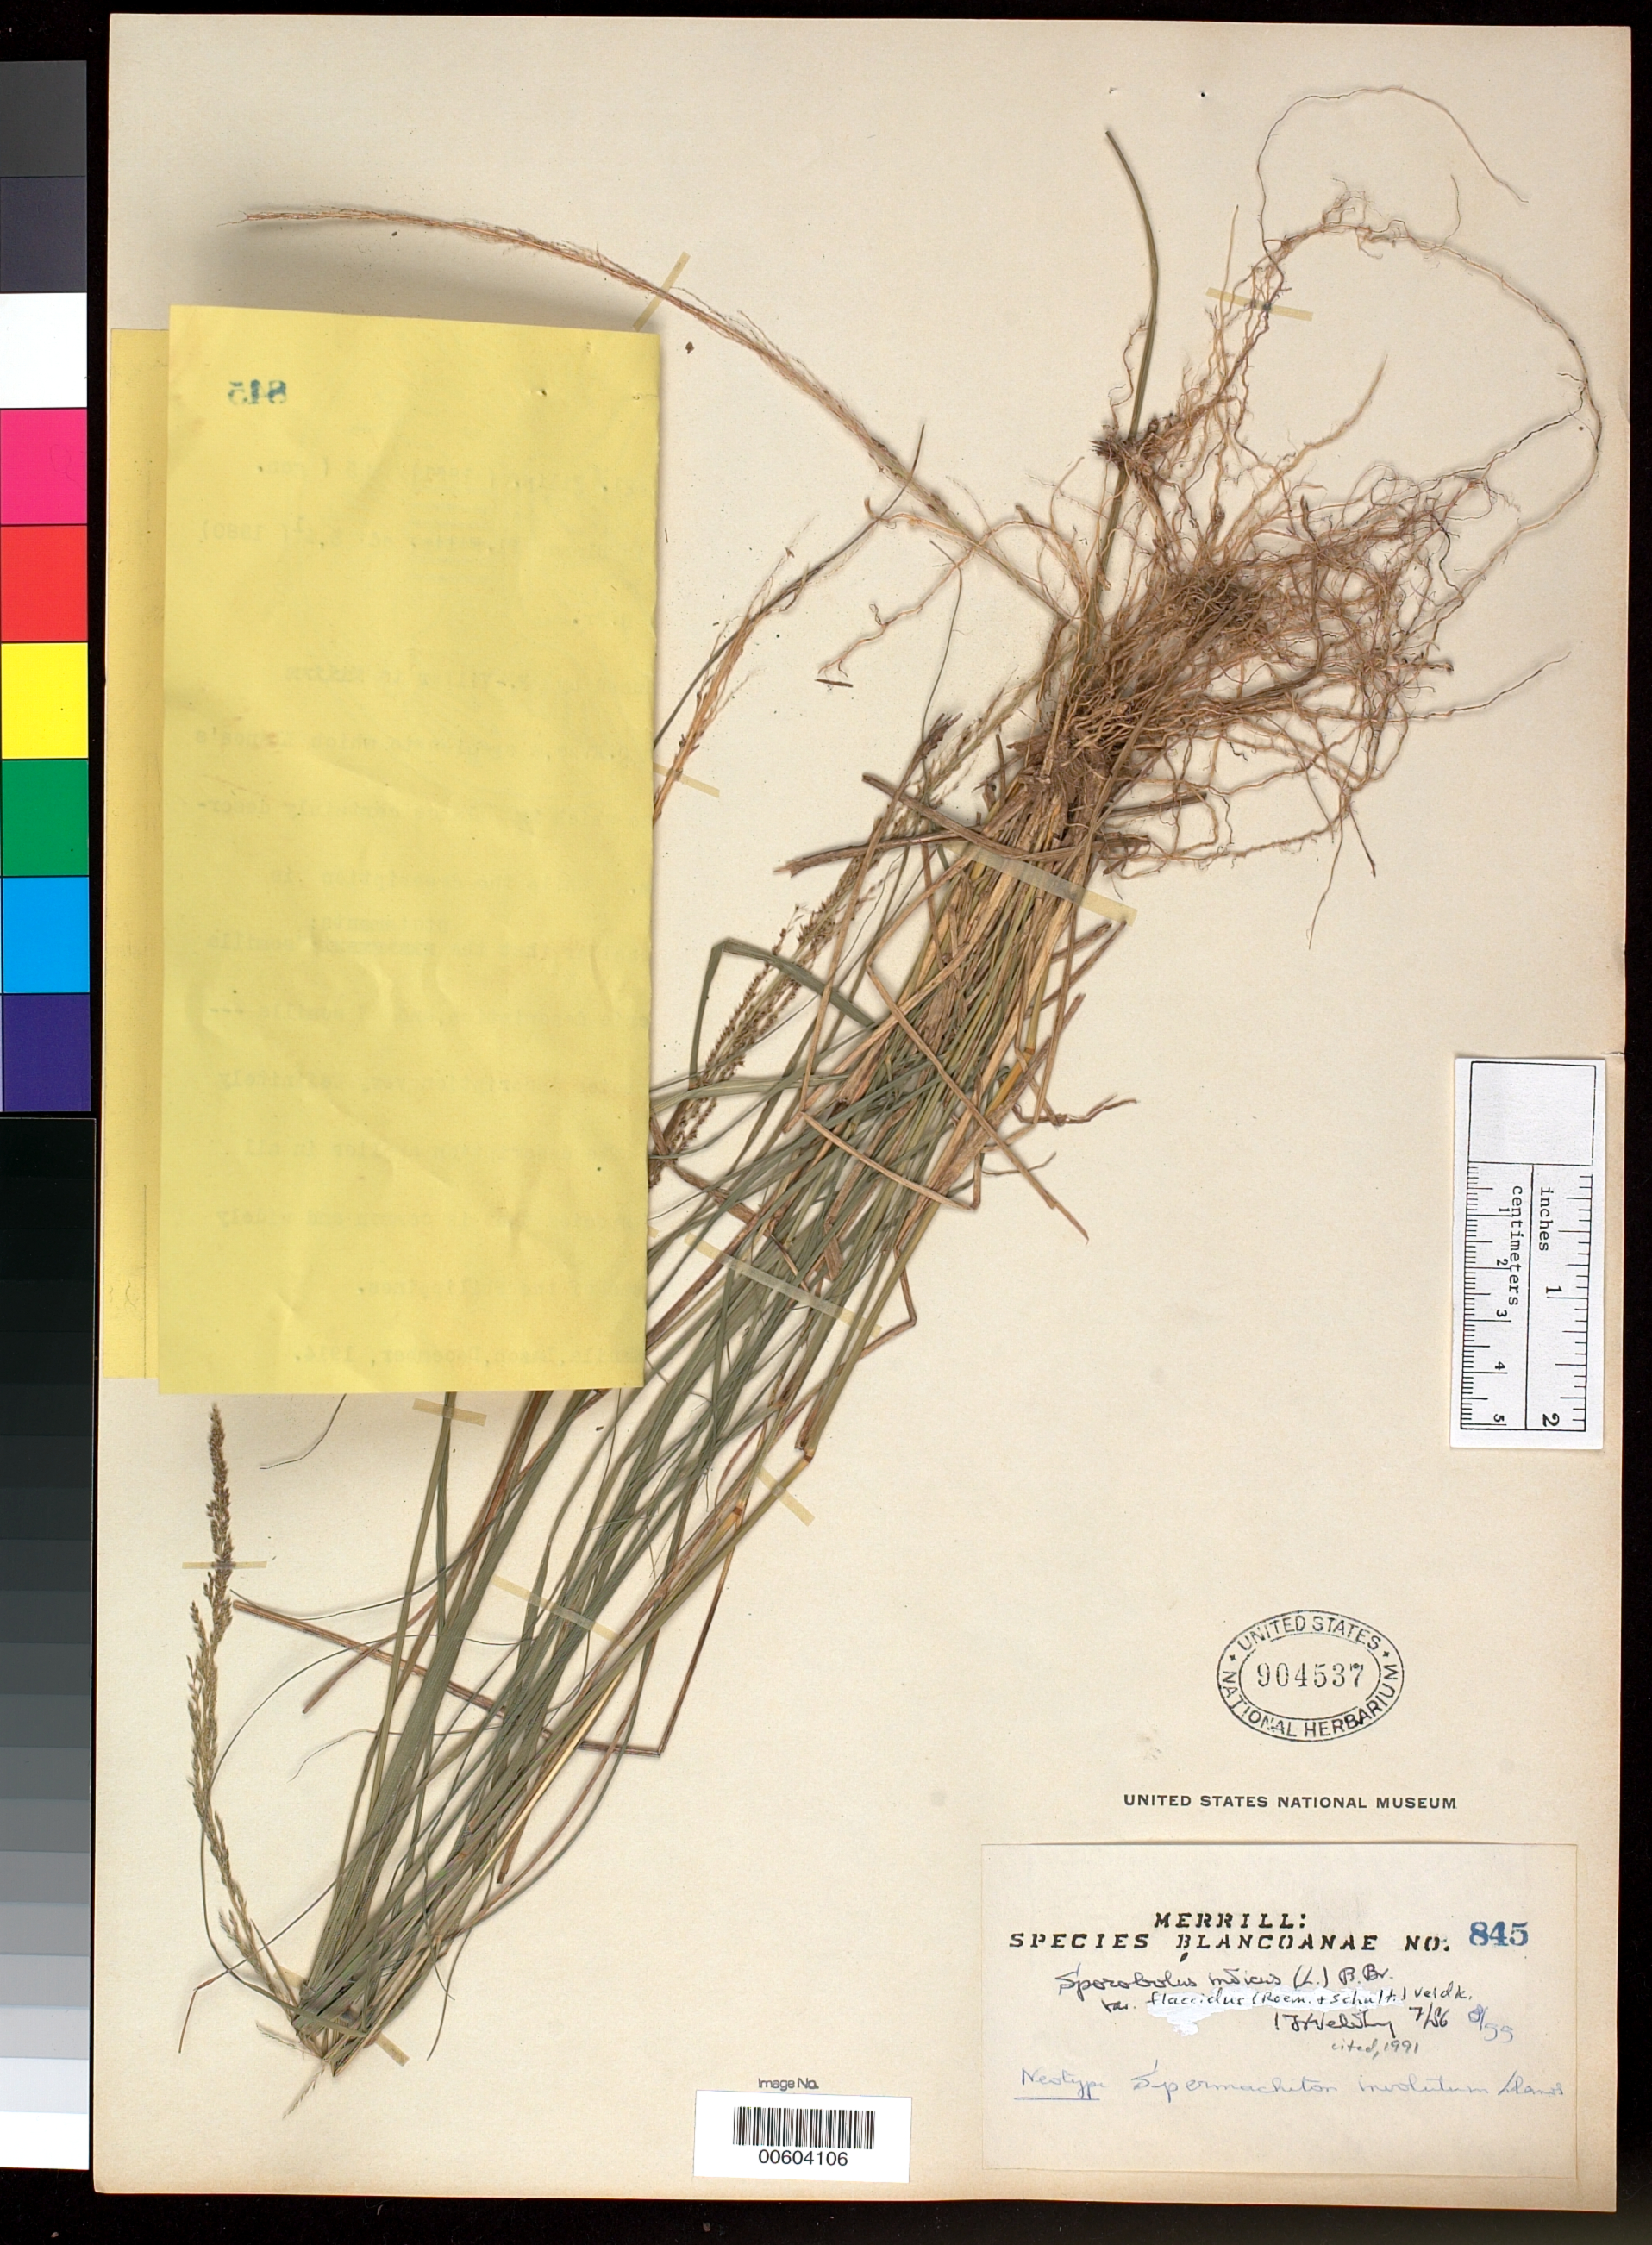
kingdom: Plantae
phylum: Tracheophyta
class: Liliopsida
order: Poales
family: Poaceae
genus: Spermachiton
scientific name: Spermachiton involutum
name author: Llanos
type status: Neotype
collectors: E. D. Merrill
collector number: Sp. Blancoan. 0845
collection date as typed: Dec 1914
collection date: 1914-12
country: Philippines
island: Luzon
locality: Manila.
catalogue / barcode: US 904537